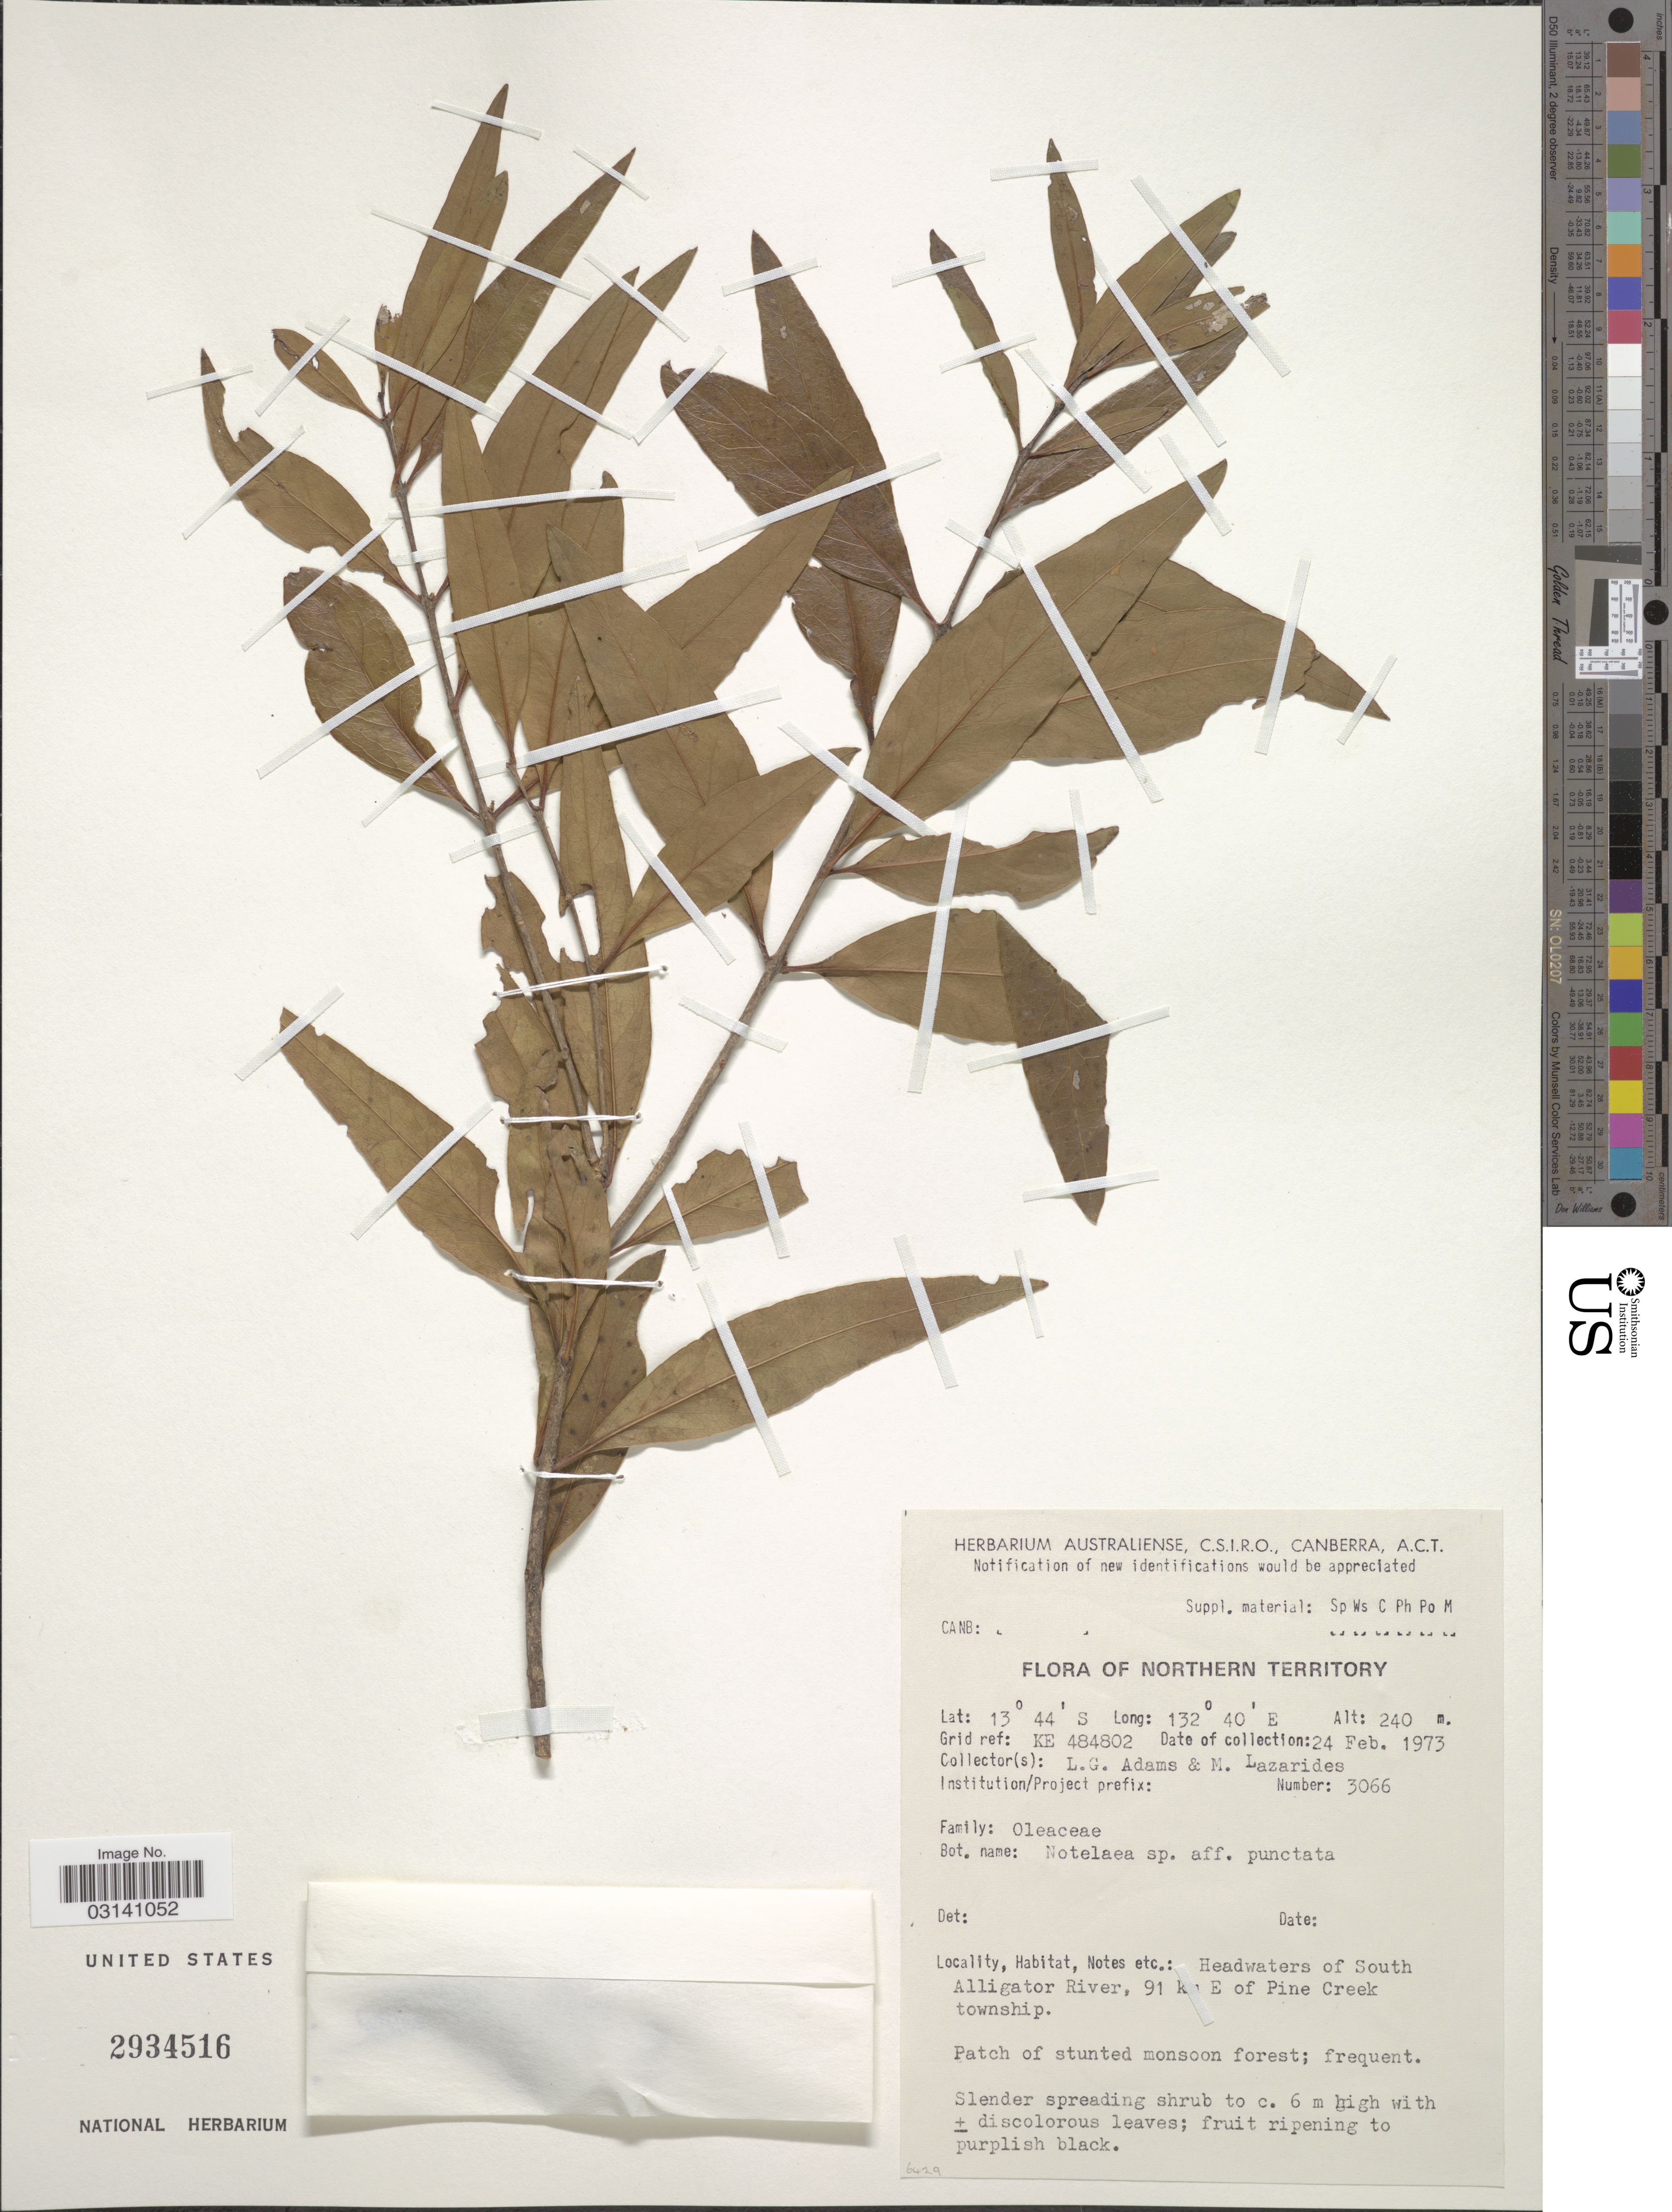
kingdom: Plantae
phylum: Tracheophyta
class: Magnoliopsida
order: Lamiales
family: Oleaceae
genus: Notelaea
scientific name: Notelaea punctata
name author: R. Br.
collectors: L. G. Adams & M. Lazarides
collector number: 3066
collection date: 1973-02-24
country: Australia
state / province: Northern Territory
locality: Grid ref: KE 484802. Headwaters of South Alligator River, 91 k [illegible text] E of Pine Creek township.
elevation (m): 240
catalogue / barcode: US 2934516